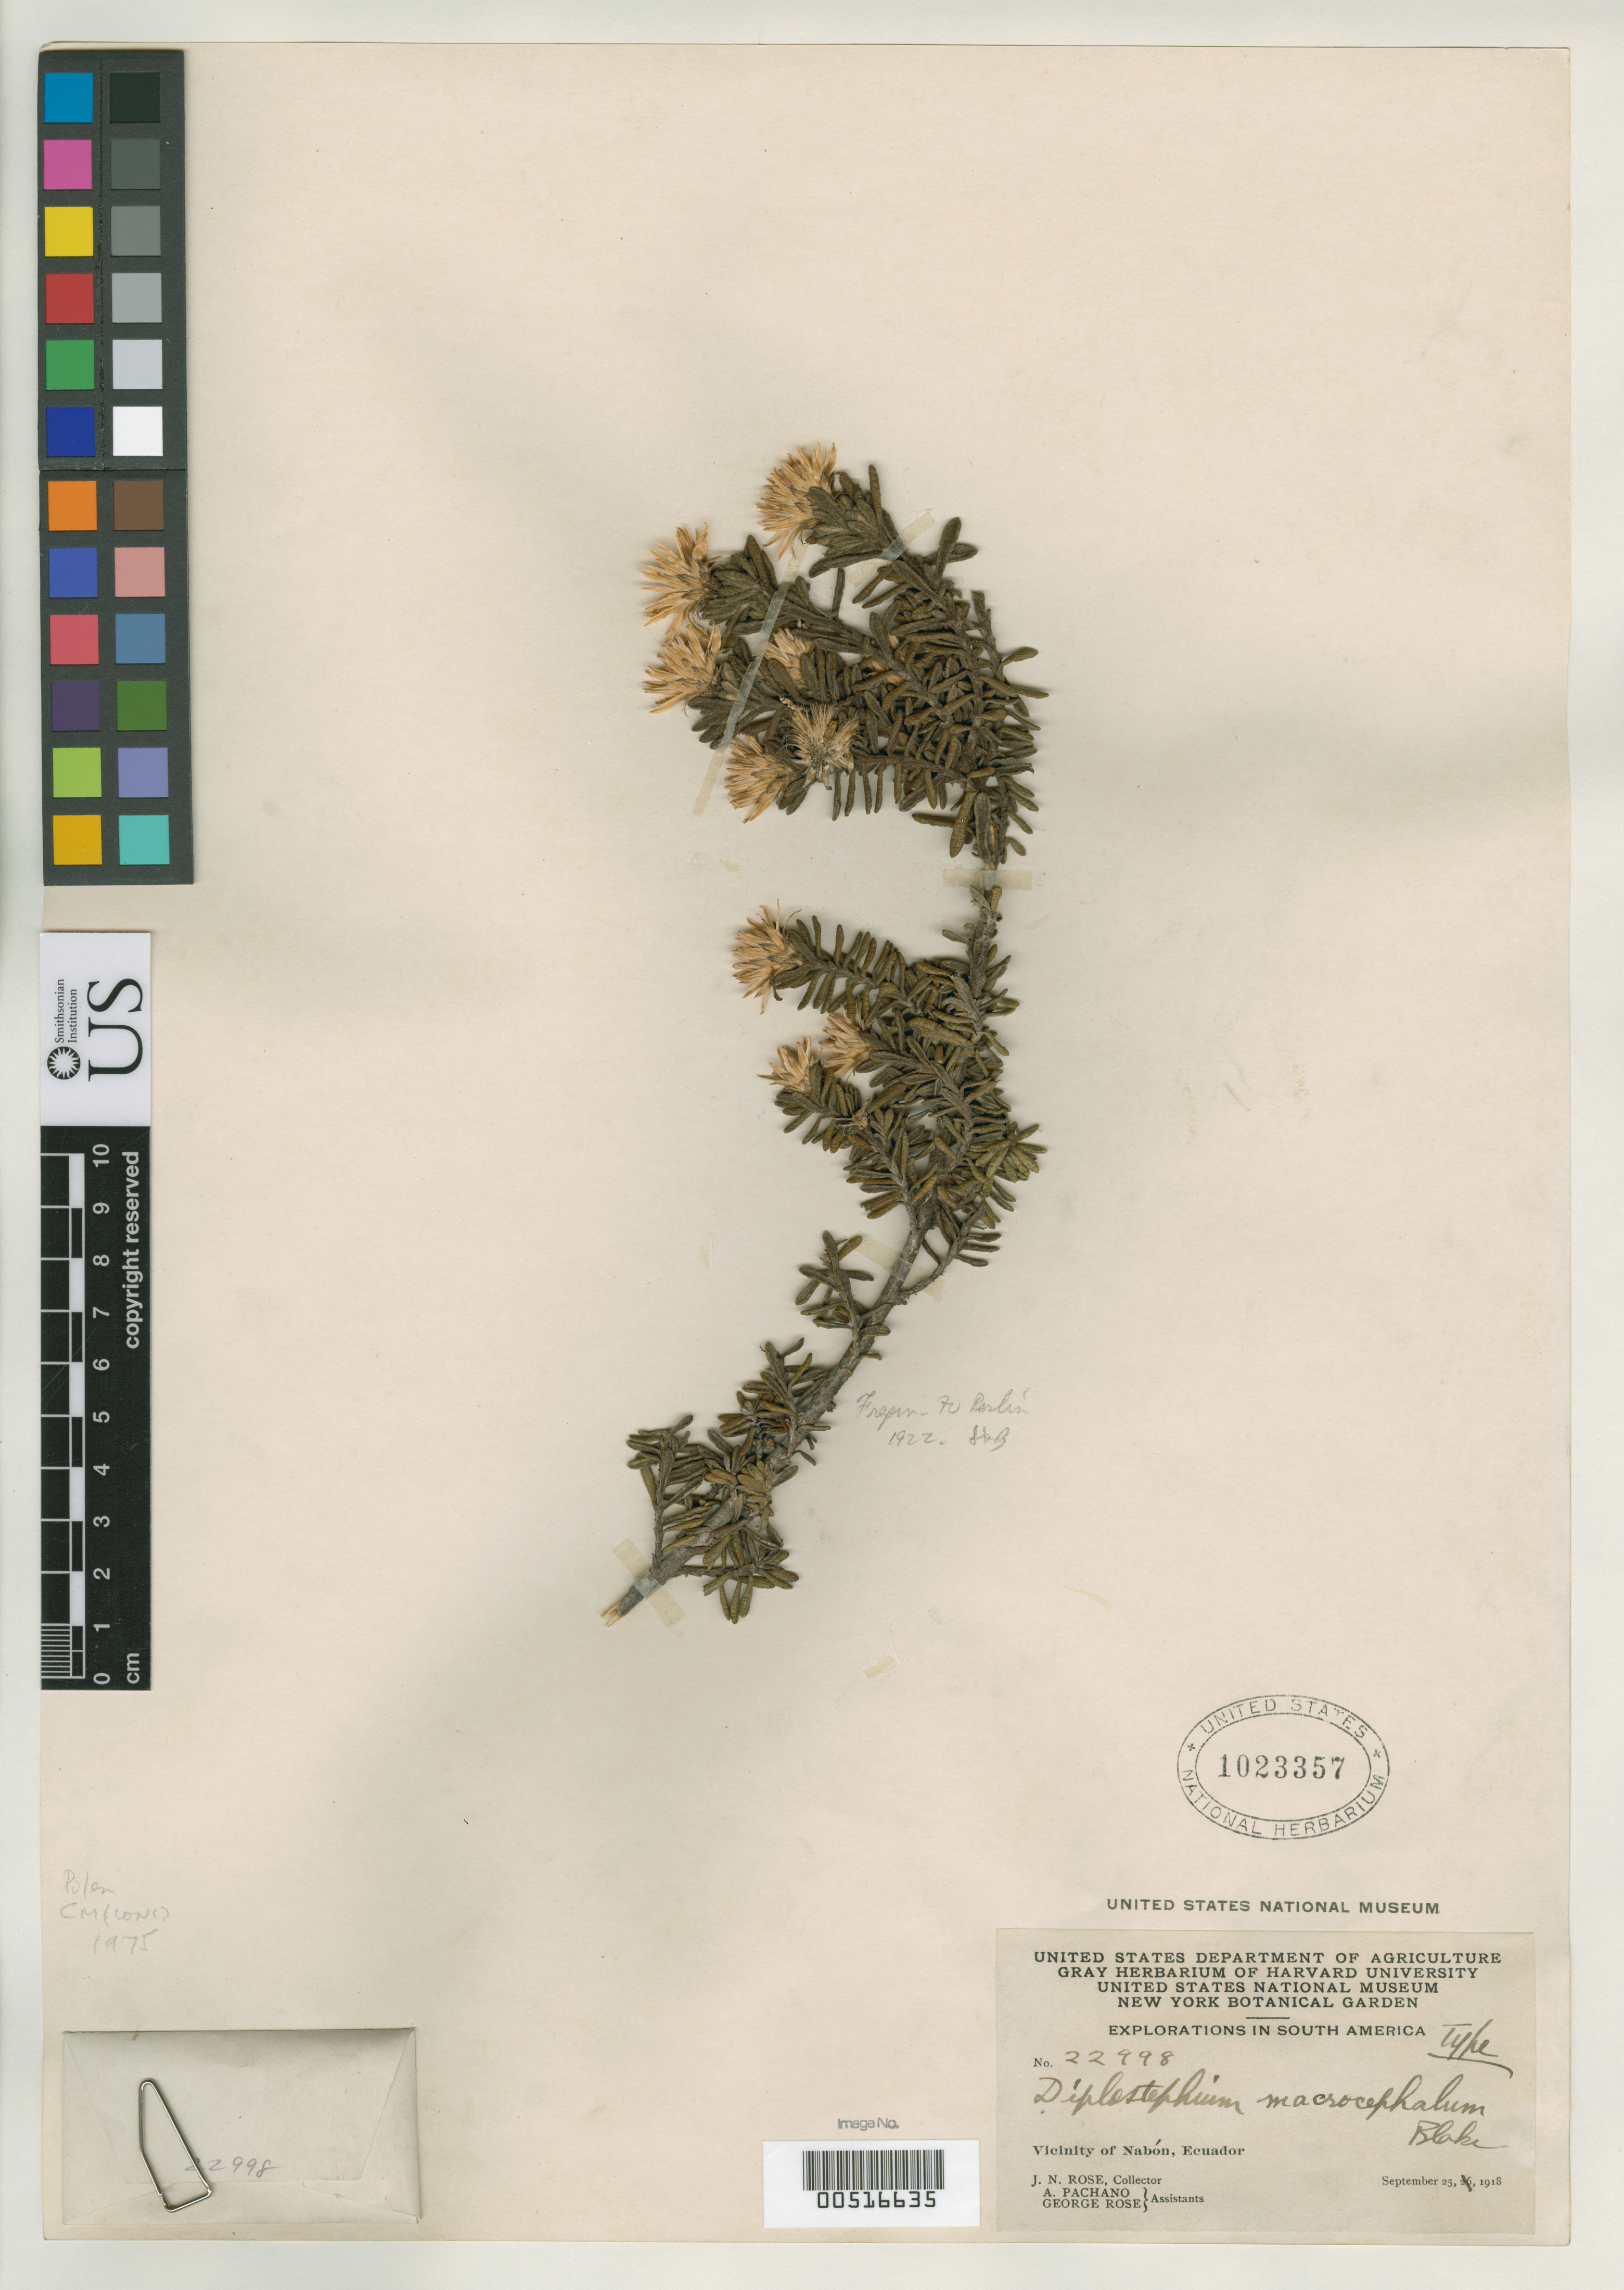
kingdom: Plantae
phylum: Tracheophyta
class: Magnoliopsida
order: Asterales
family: Asteraceae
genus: Diplostephium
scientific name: Diplostephium macrocephalum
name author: S.F. Blake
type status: Holotype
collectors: J. N. Rose, A. Pachano & G. Rose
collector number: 22998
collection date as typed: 25 Sep 1918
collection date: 1918-09-25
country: Ecuador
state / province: Azuay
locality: Vicinity of Nabou, between Cuenca and Loxa.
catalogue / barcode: US 1023357